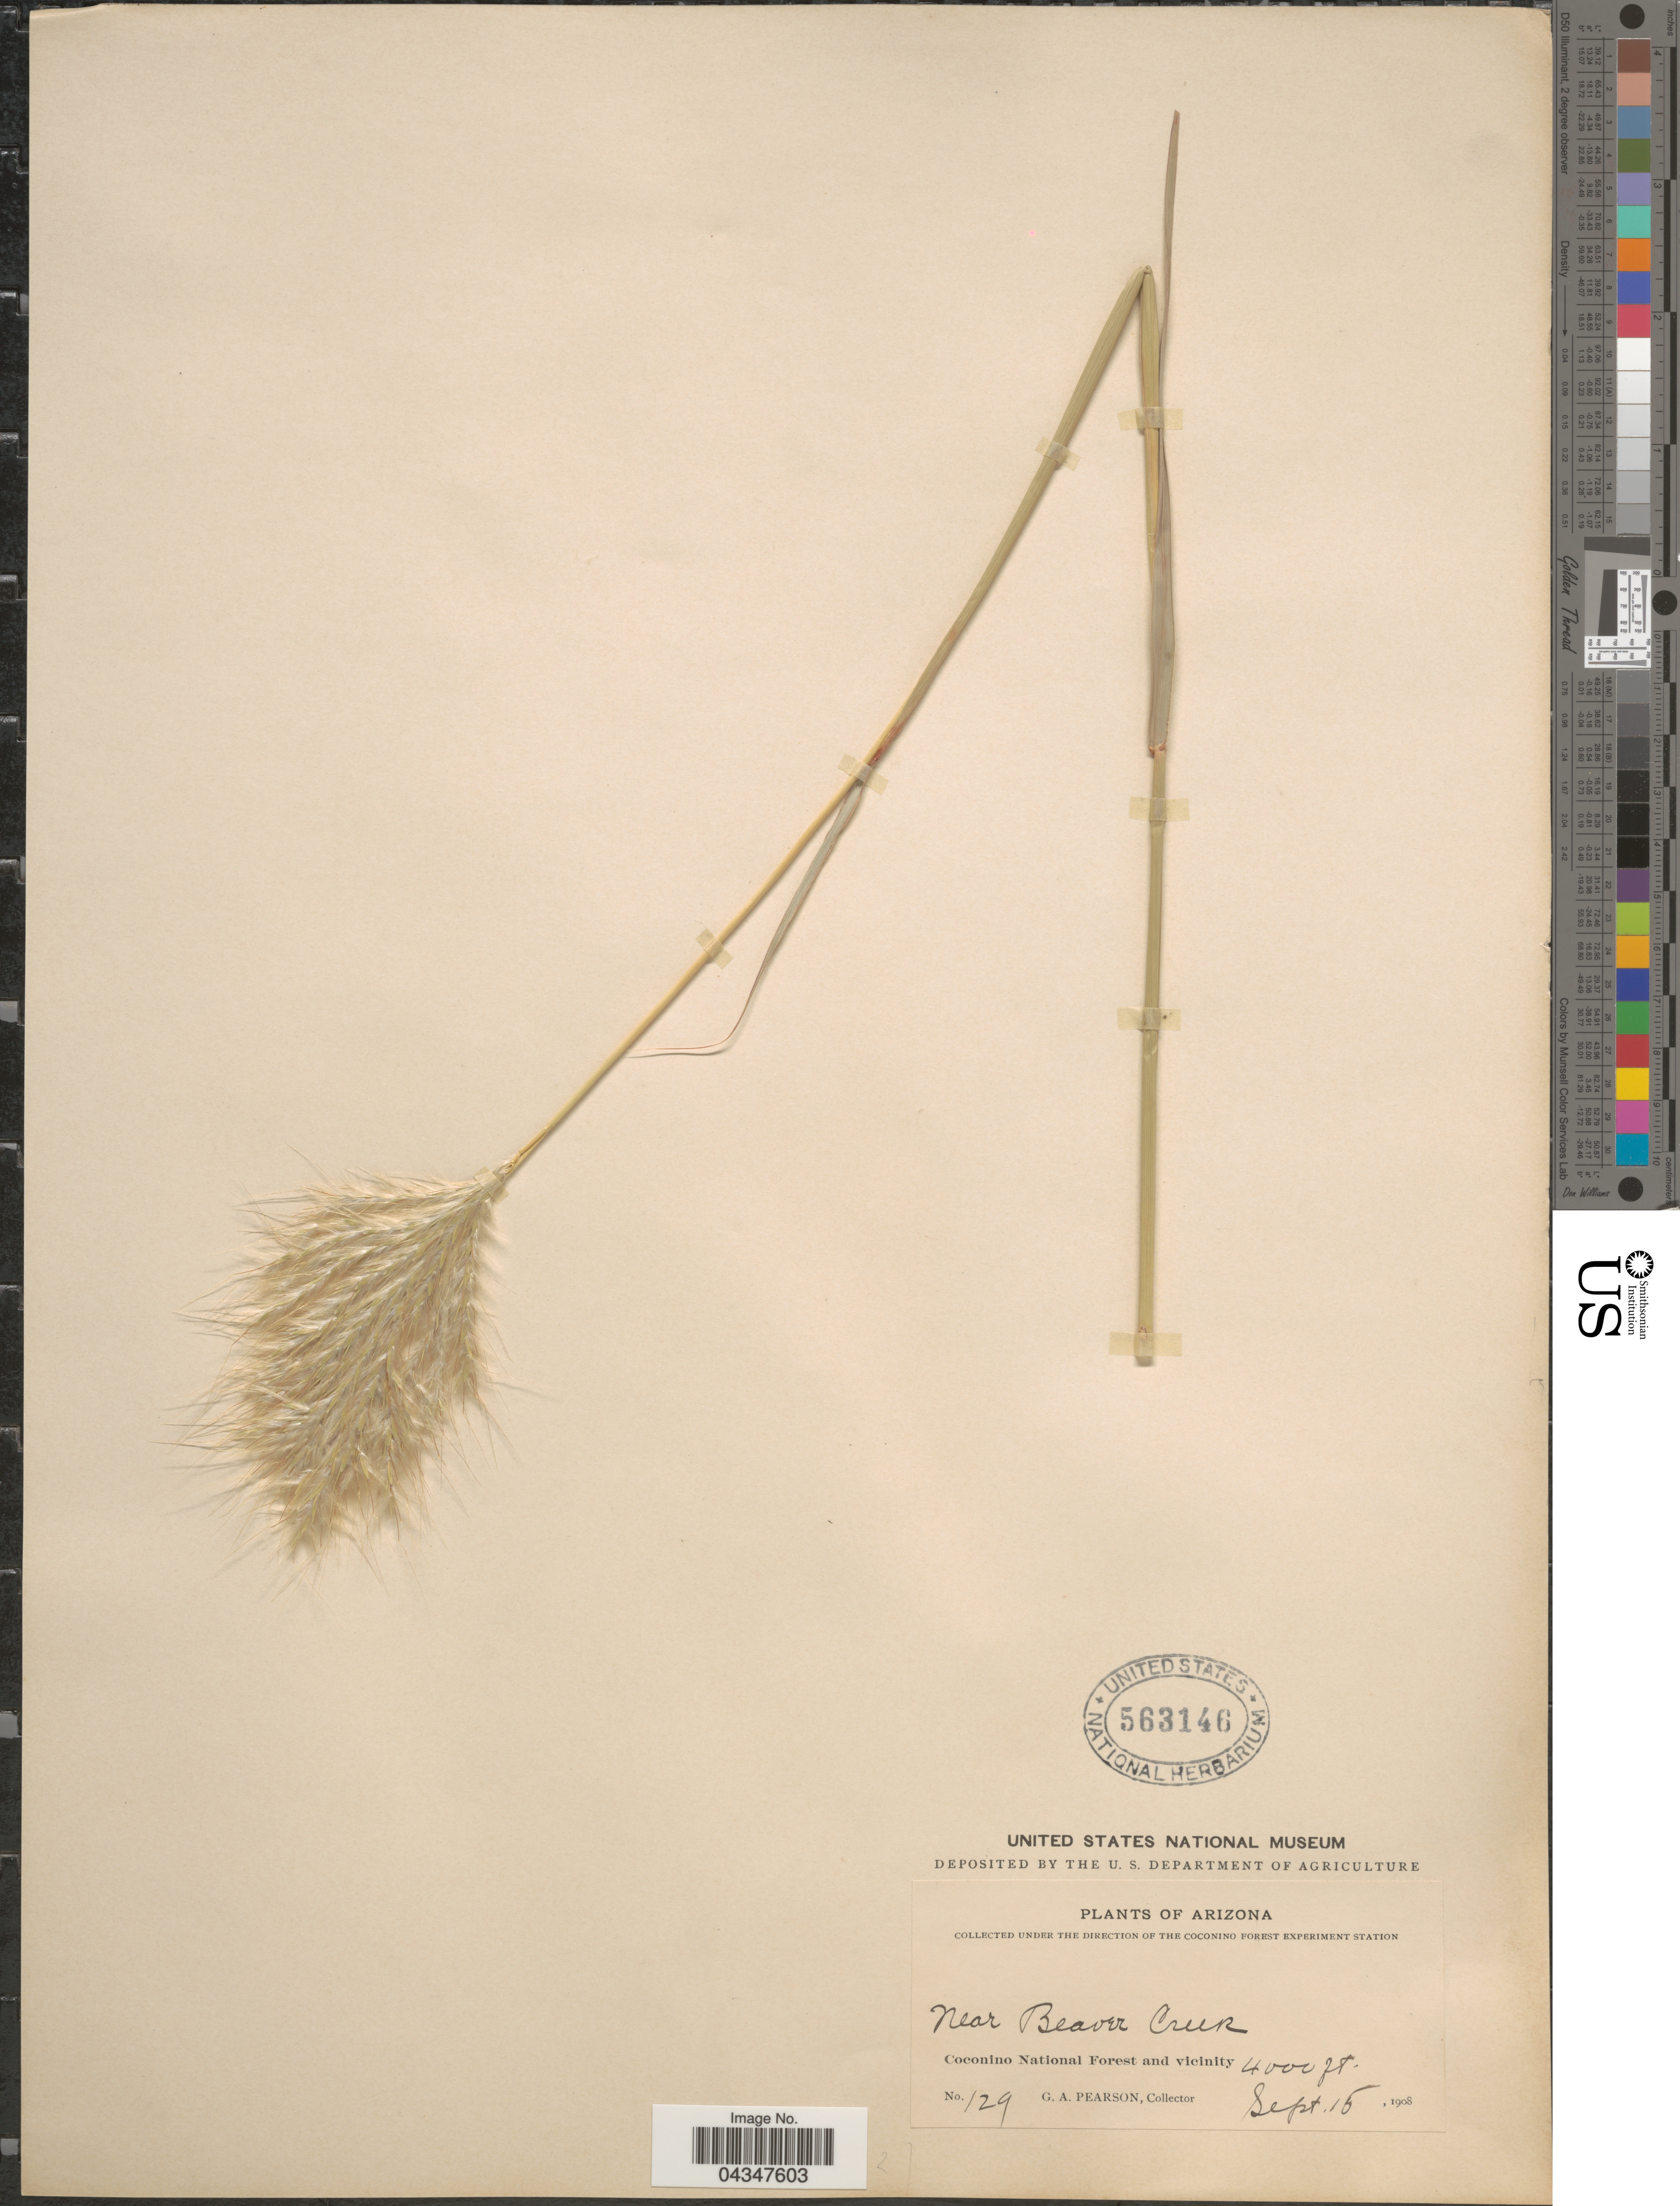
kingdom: Plantae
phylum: Tracheophyta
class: Liliopsida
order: Poales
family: Poaceae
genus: Bothriochloa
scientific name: Bothriochloa barbinodis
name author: (Lag.) Herter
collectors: G. Pearson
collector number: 129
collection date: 1908-09-16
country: United States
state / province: Arizona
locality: Near Beaver Creek. Coconino National Forest and vicinity.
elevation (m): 1219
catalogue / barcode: US 563146